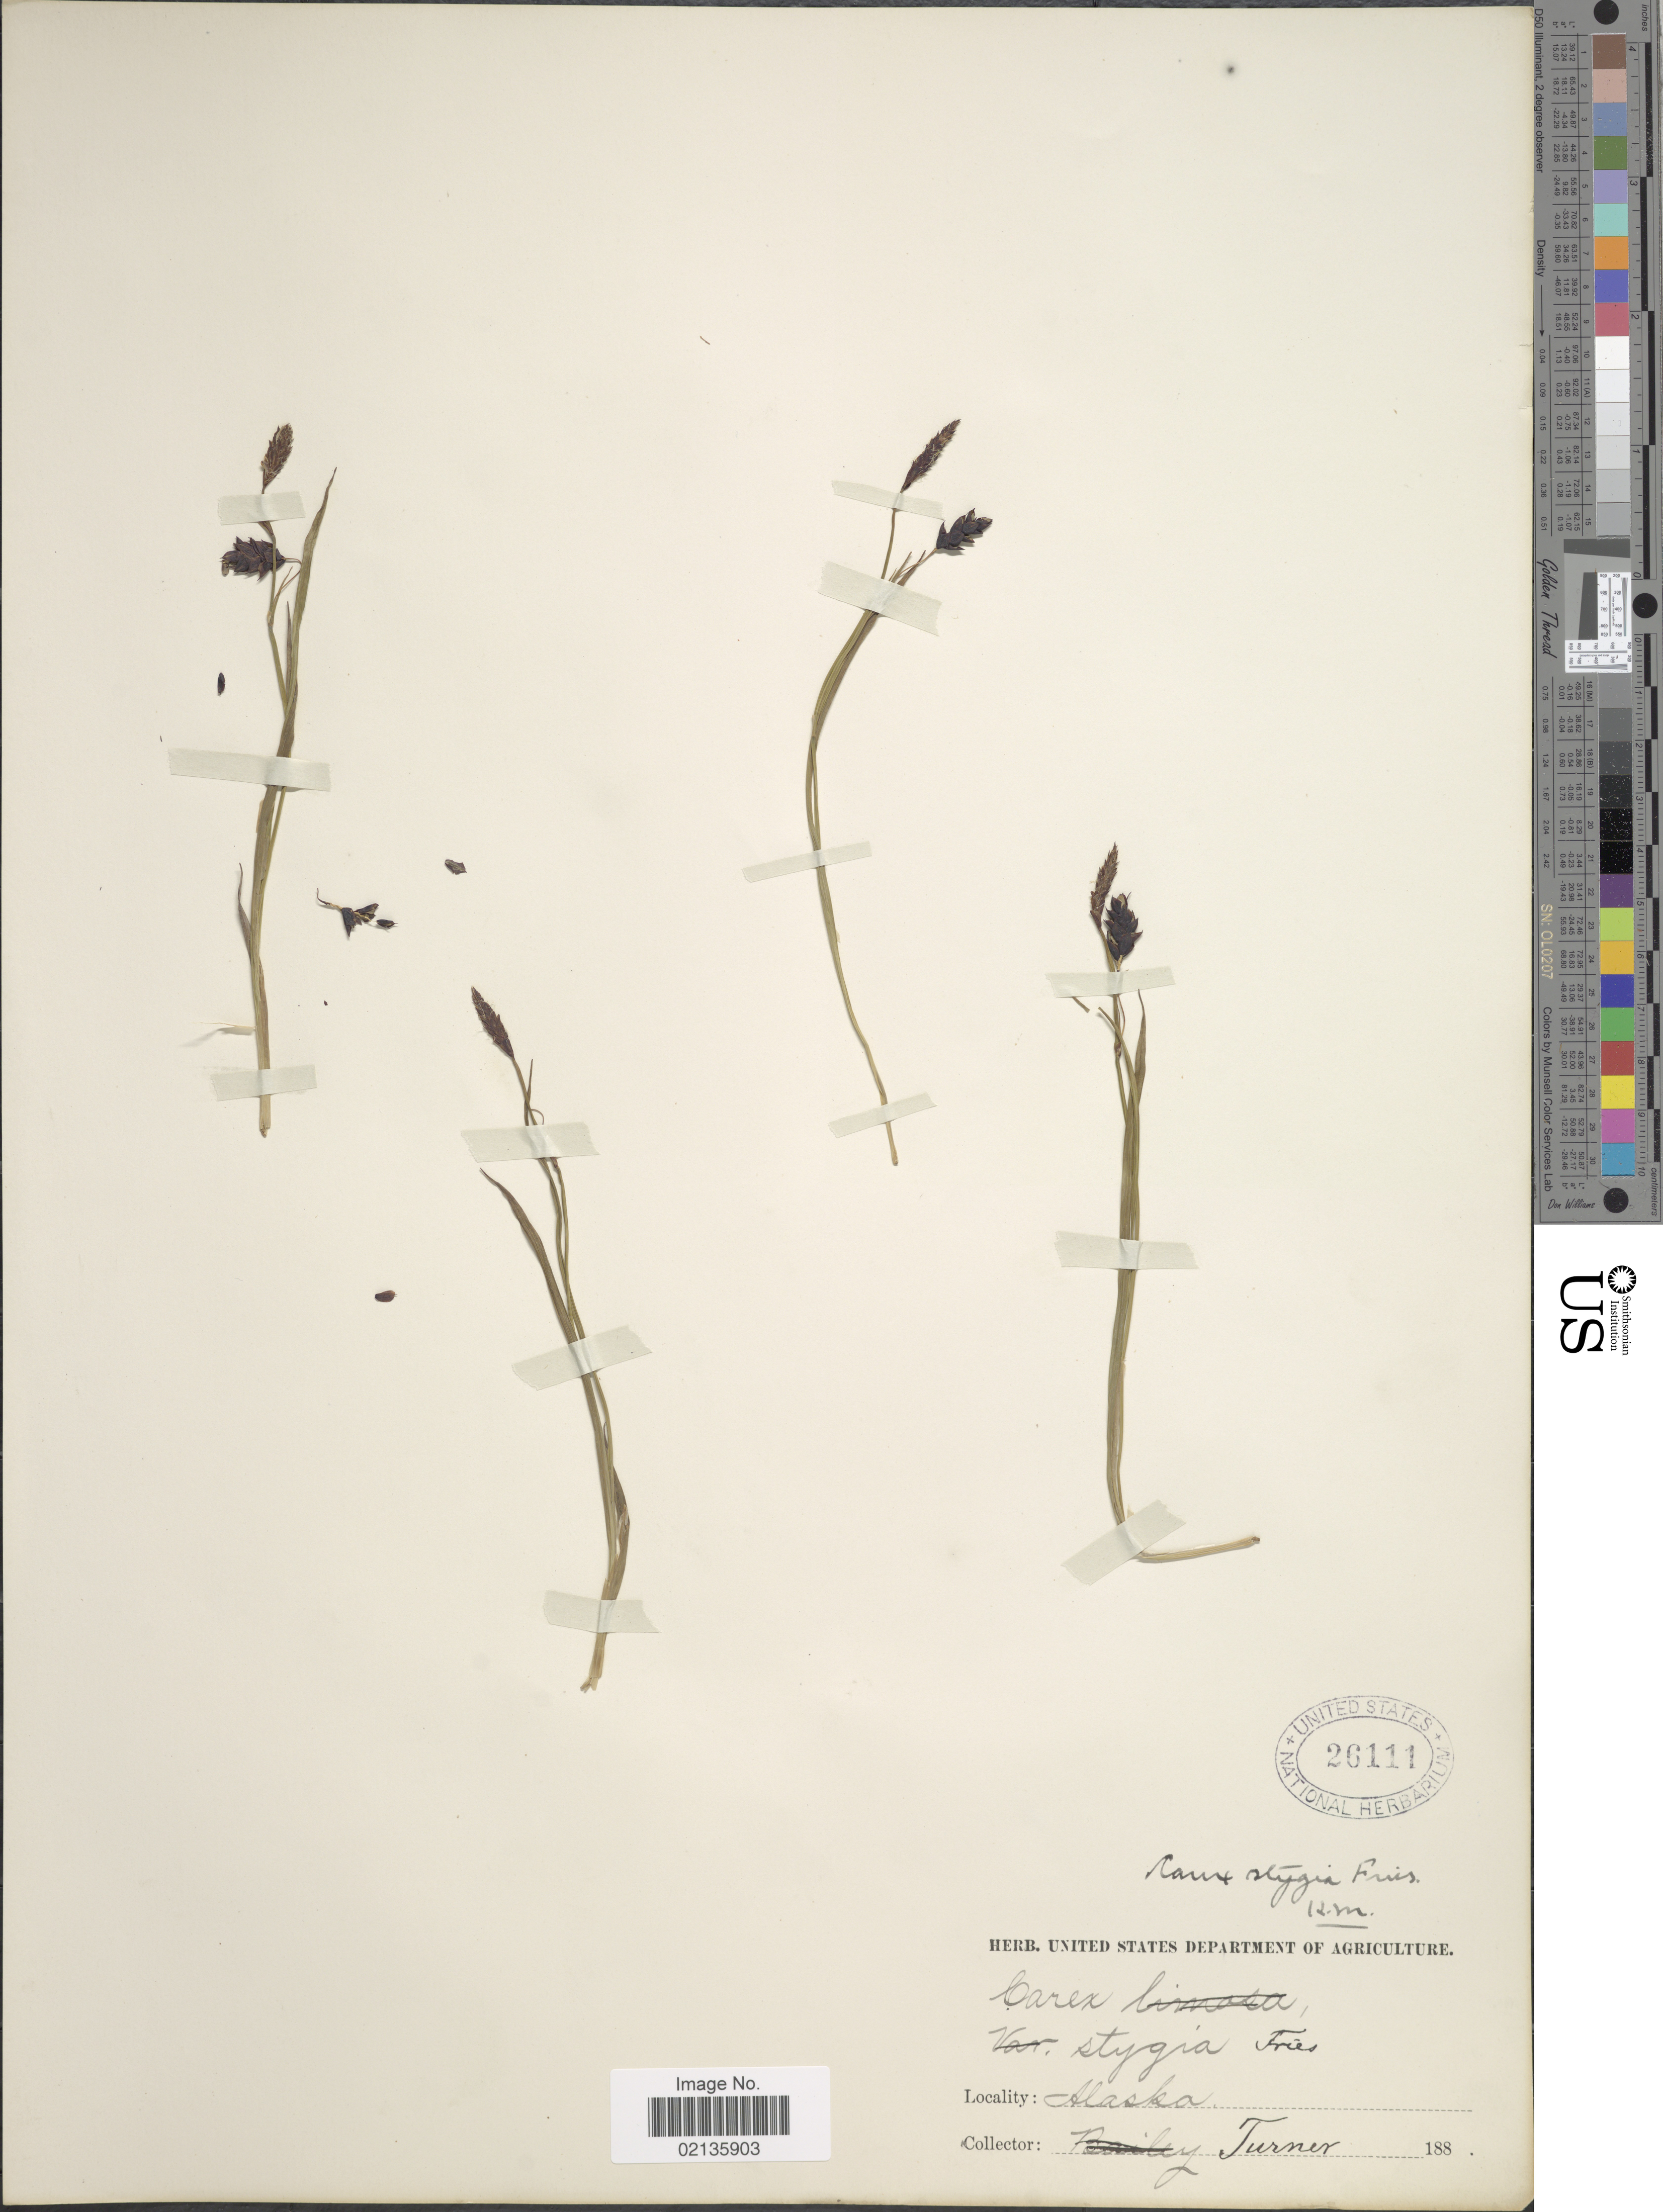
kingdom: Plantae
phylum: Tracheophyta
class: Liliopsida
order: Poales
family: Cyperaceae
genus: Carex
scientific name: Carex x stygia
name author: Fr.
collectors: -. Turner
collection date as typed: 188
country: United States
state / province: Alaska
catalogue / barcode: US 26111